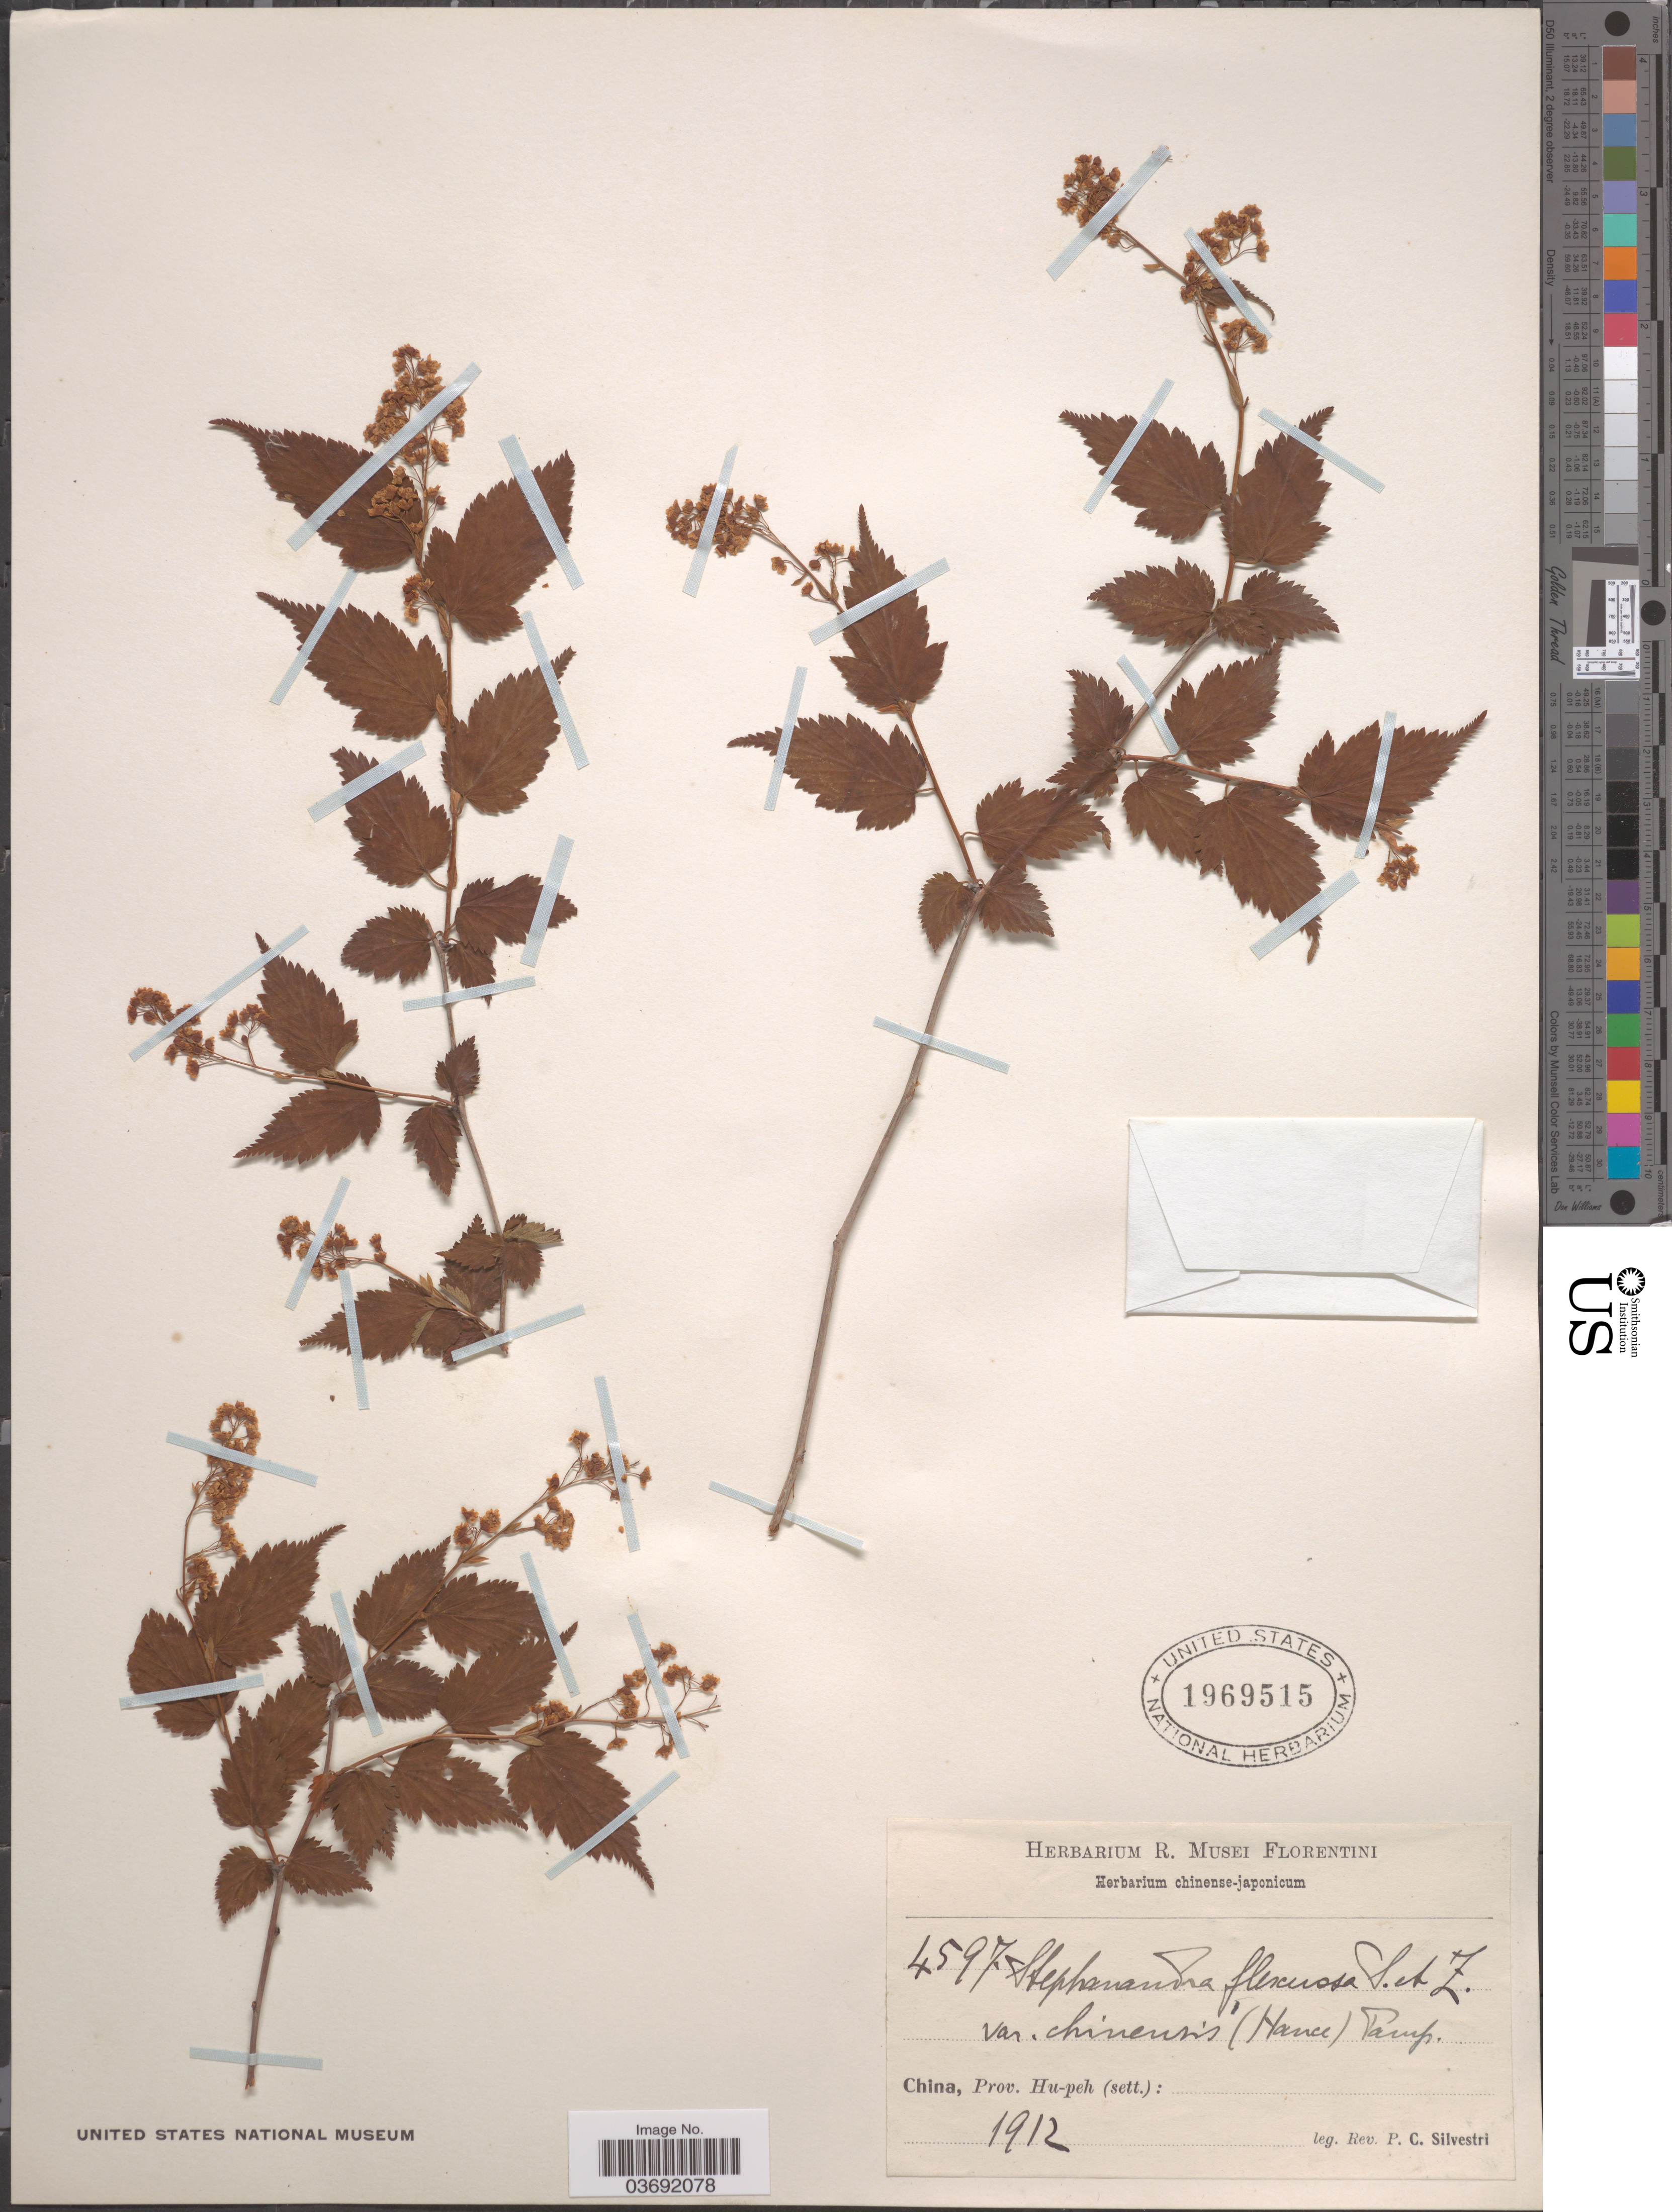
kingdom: Plantae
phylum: Tracheophyta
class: Magnoliopsida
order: Rosales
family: Rosaceae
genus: Neillia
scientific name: Neillia incisa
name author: (Thunb.) S.H. Oh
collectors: P. Silvestri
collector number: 4597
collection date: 1912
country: China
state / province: Hubei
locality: Prov. Hu-peh (sett.).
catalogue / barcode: US 1969515